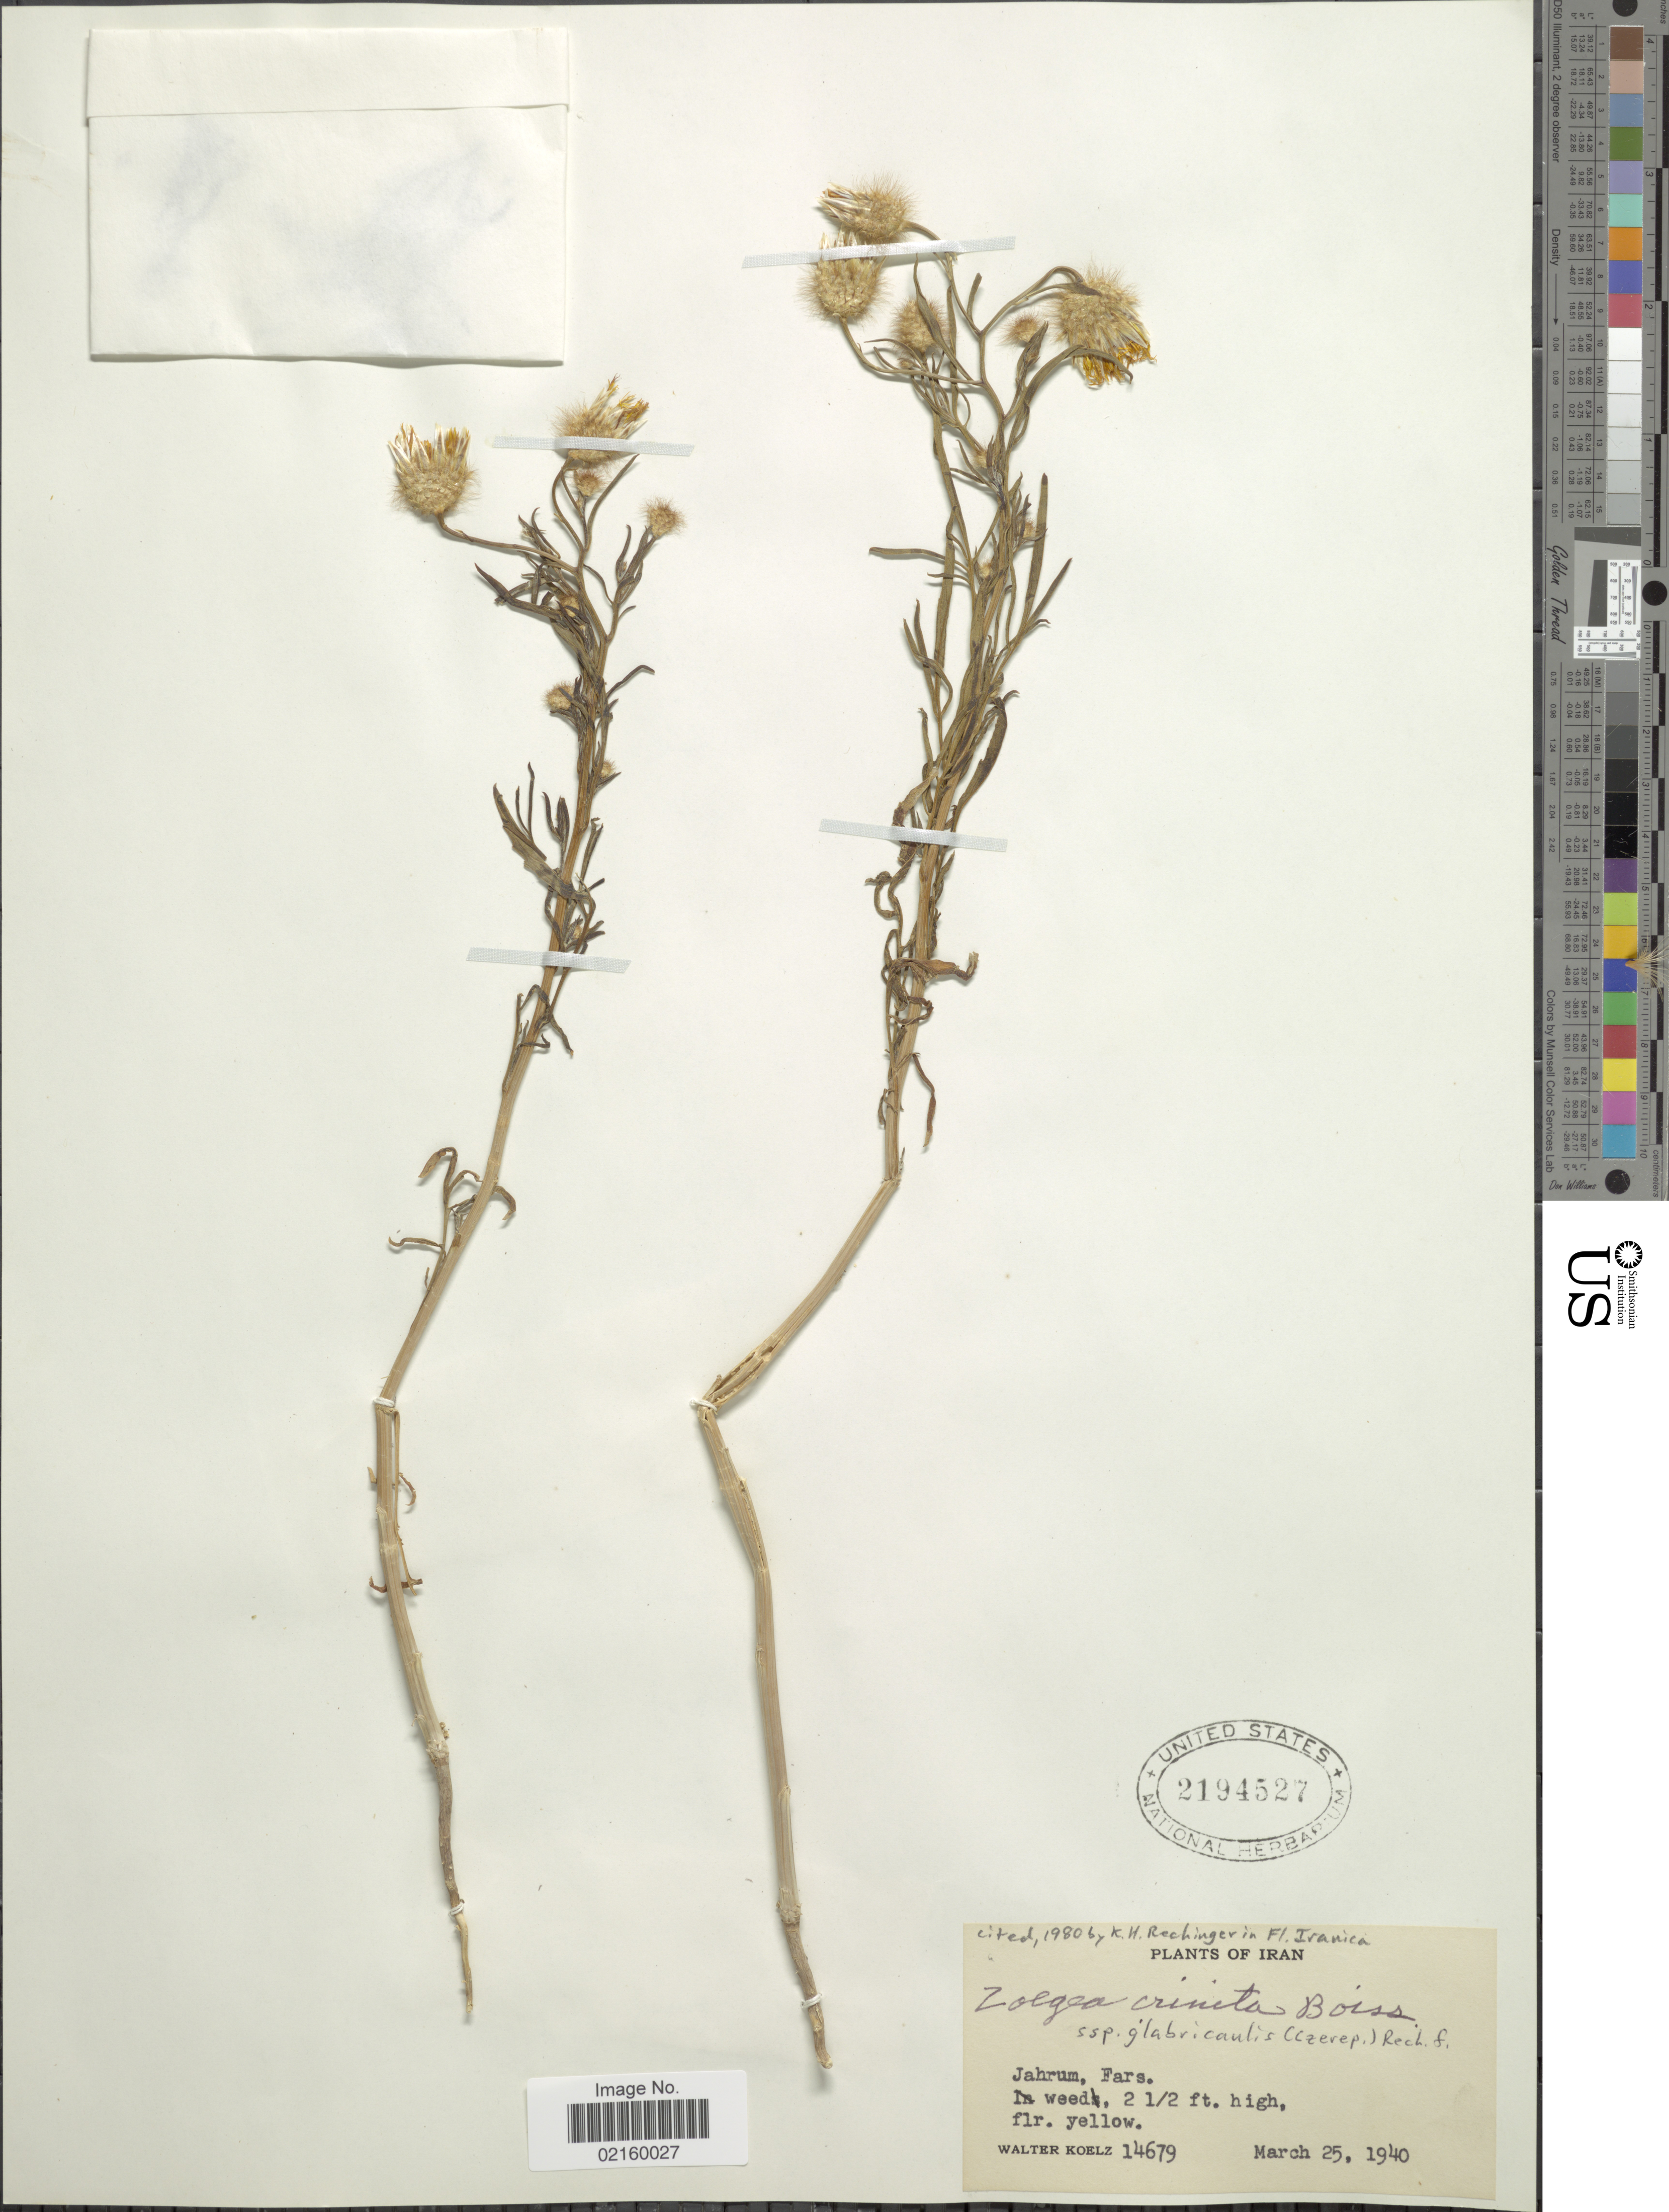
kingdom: Plantae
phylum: Tracheophyta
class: Magnoliopsida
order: Asterales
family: Asteraceae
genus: Zoegea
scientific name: Zoegea crinita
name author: Boiss.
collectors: W. N. Koelz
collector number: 14679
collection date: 1940-03-25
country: Iran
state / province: Fars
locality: Jahrum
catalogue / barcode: US 2194527